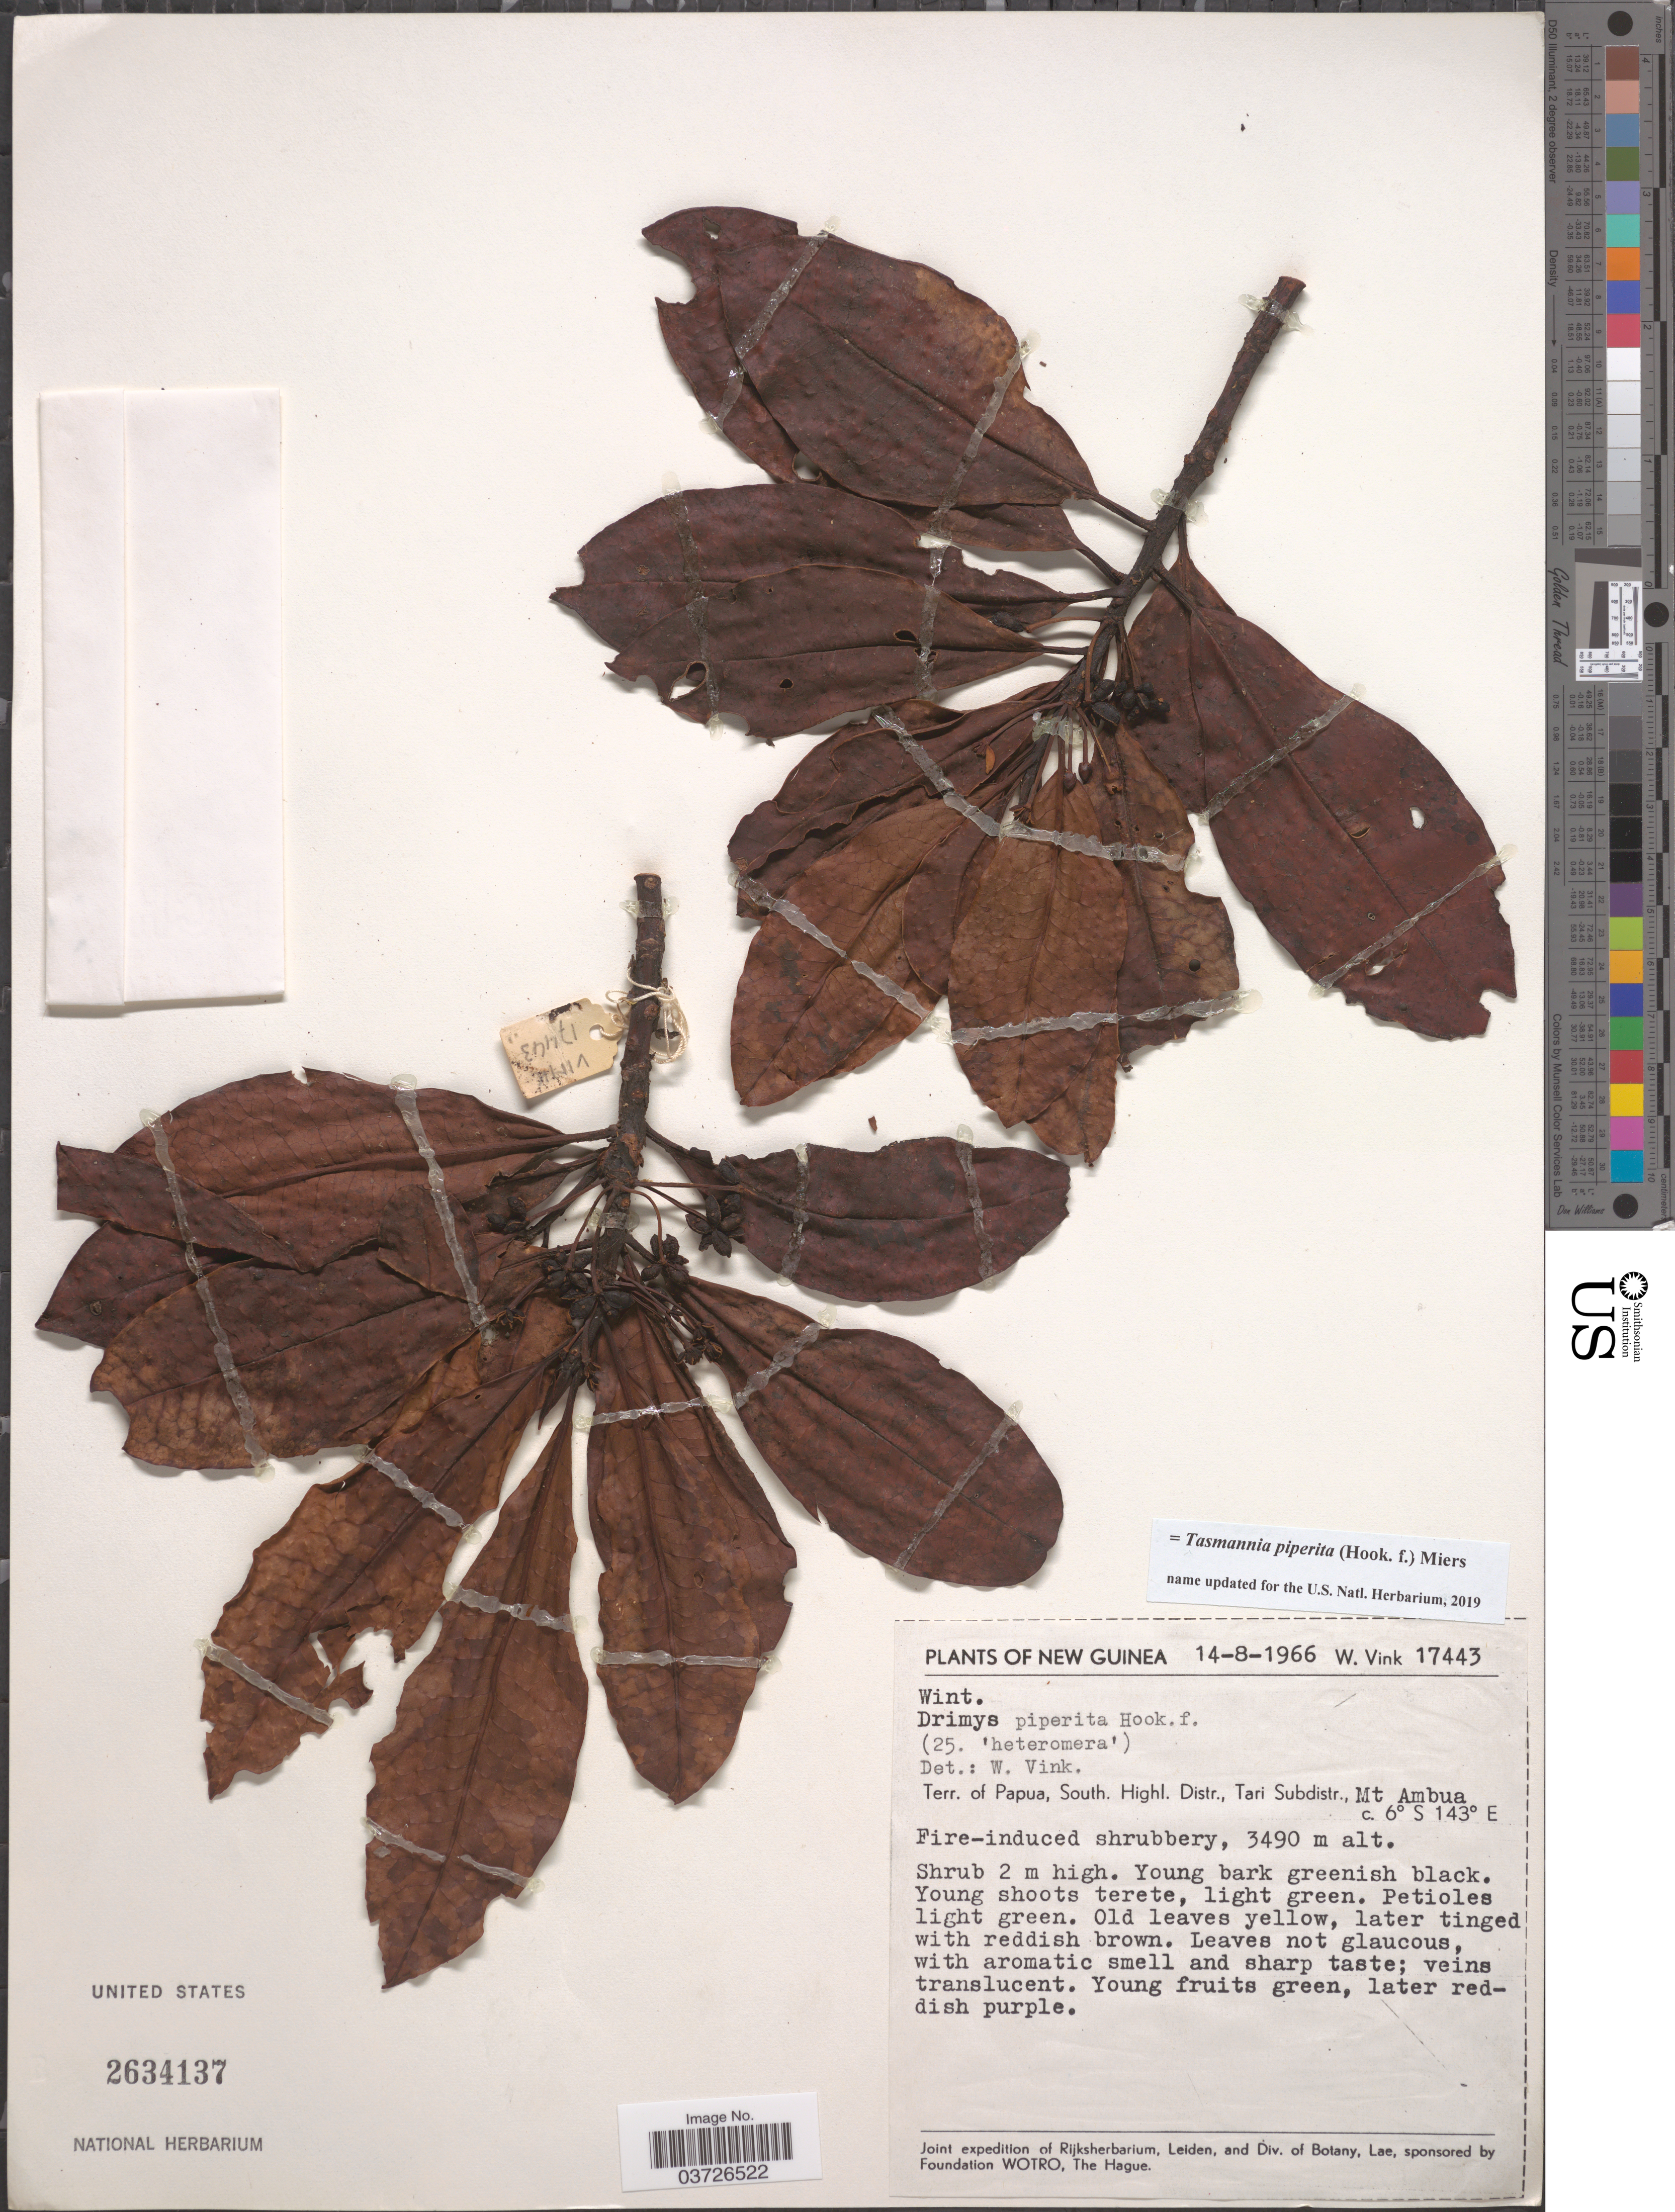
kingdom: Plantae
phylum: Tracheophyta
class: Magnoliopsida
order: Canellales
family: Winteraceae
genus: Tasmannia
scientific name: Tasmannia piperita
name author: (Hook. f.) Miers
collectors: W. Vink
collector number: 17443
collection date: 1966-08-14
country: Papua New Guinea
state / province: Southern Highlands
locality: New Guinea. Terr. of Papua, South. Highl. Distr., Tari Subdistr., Mt Ambua.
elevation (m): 3490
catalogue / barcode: US 2634137